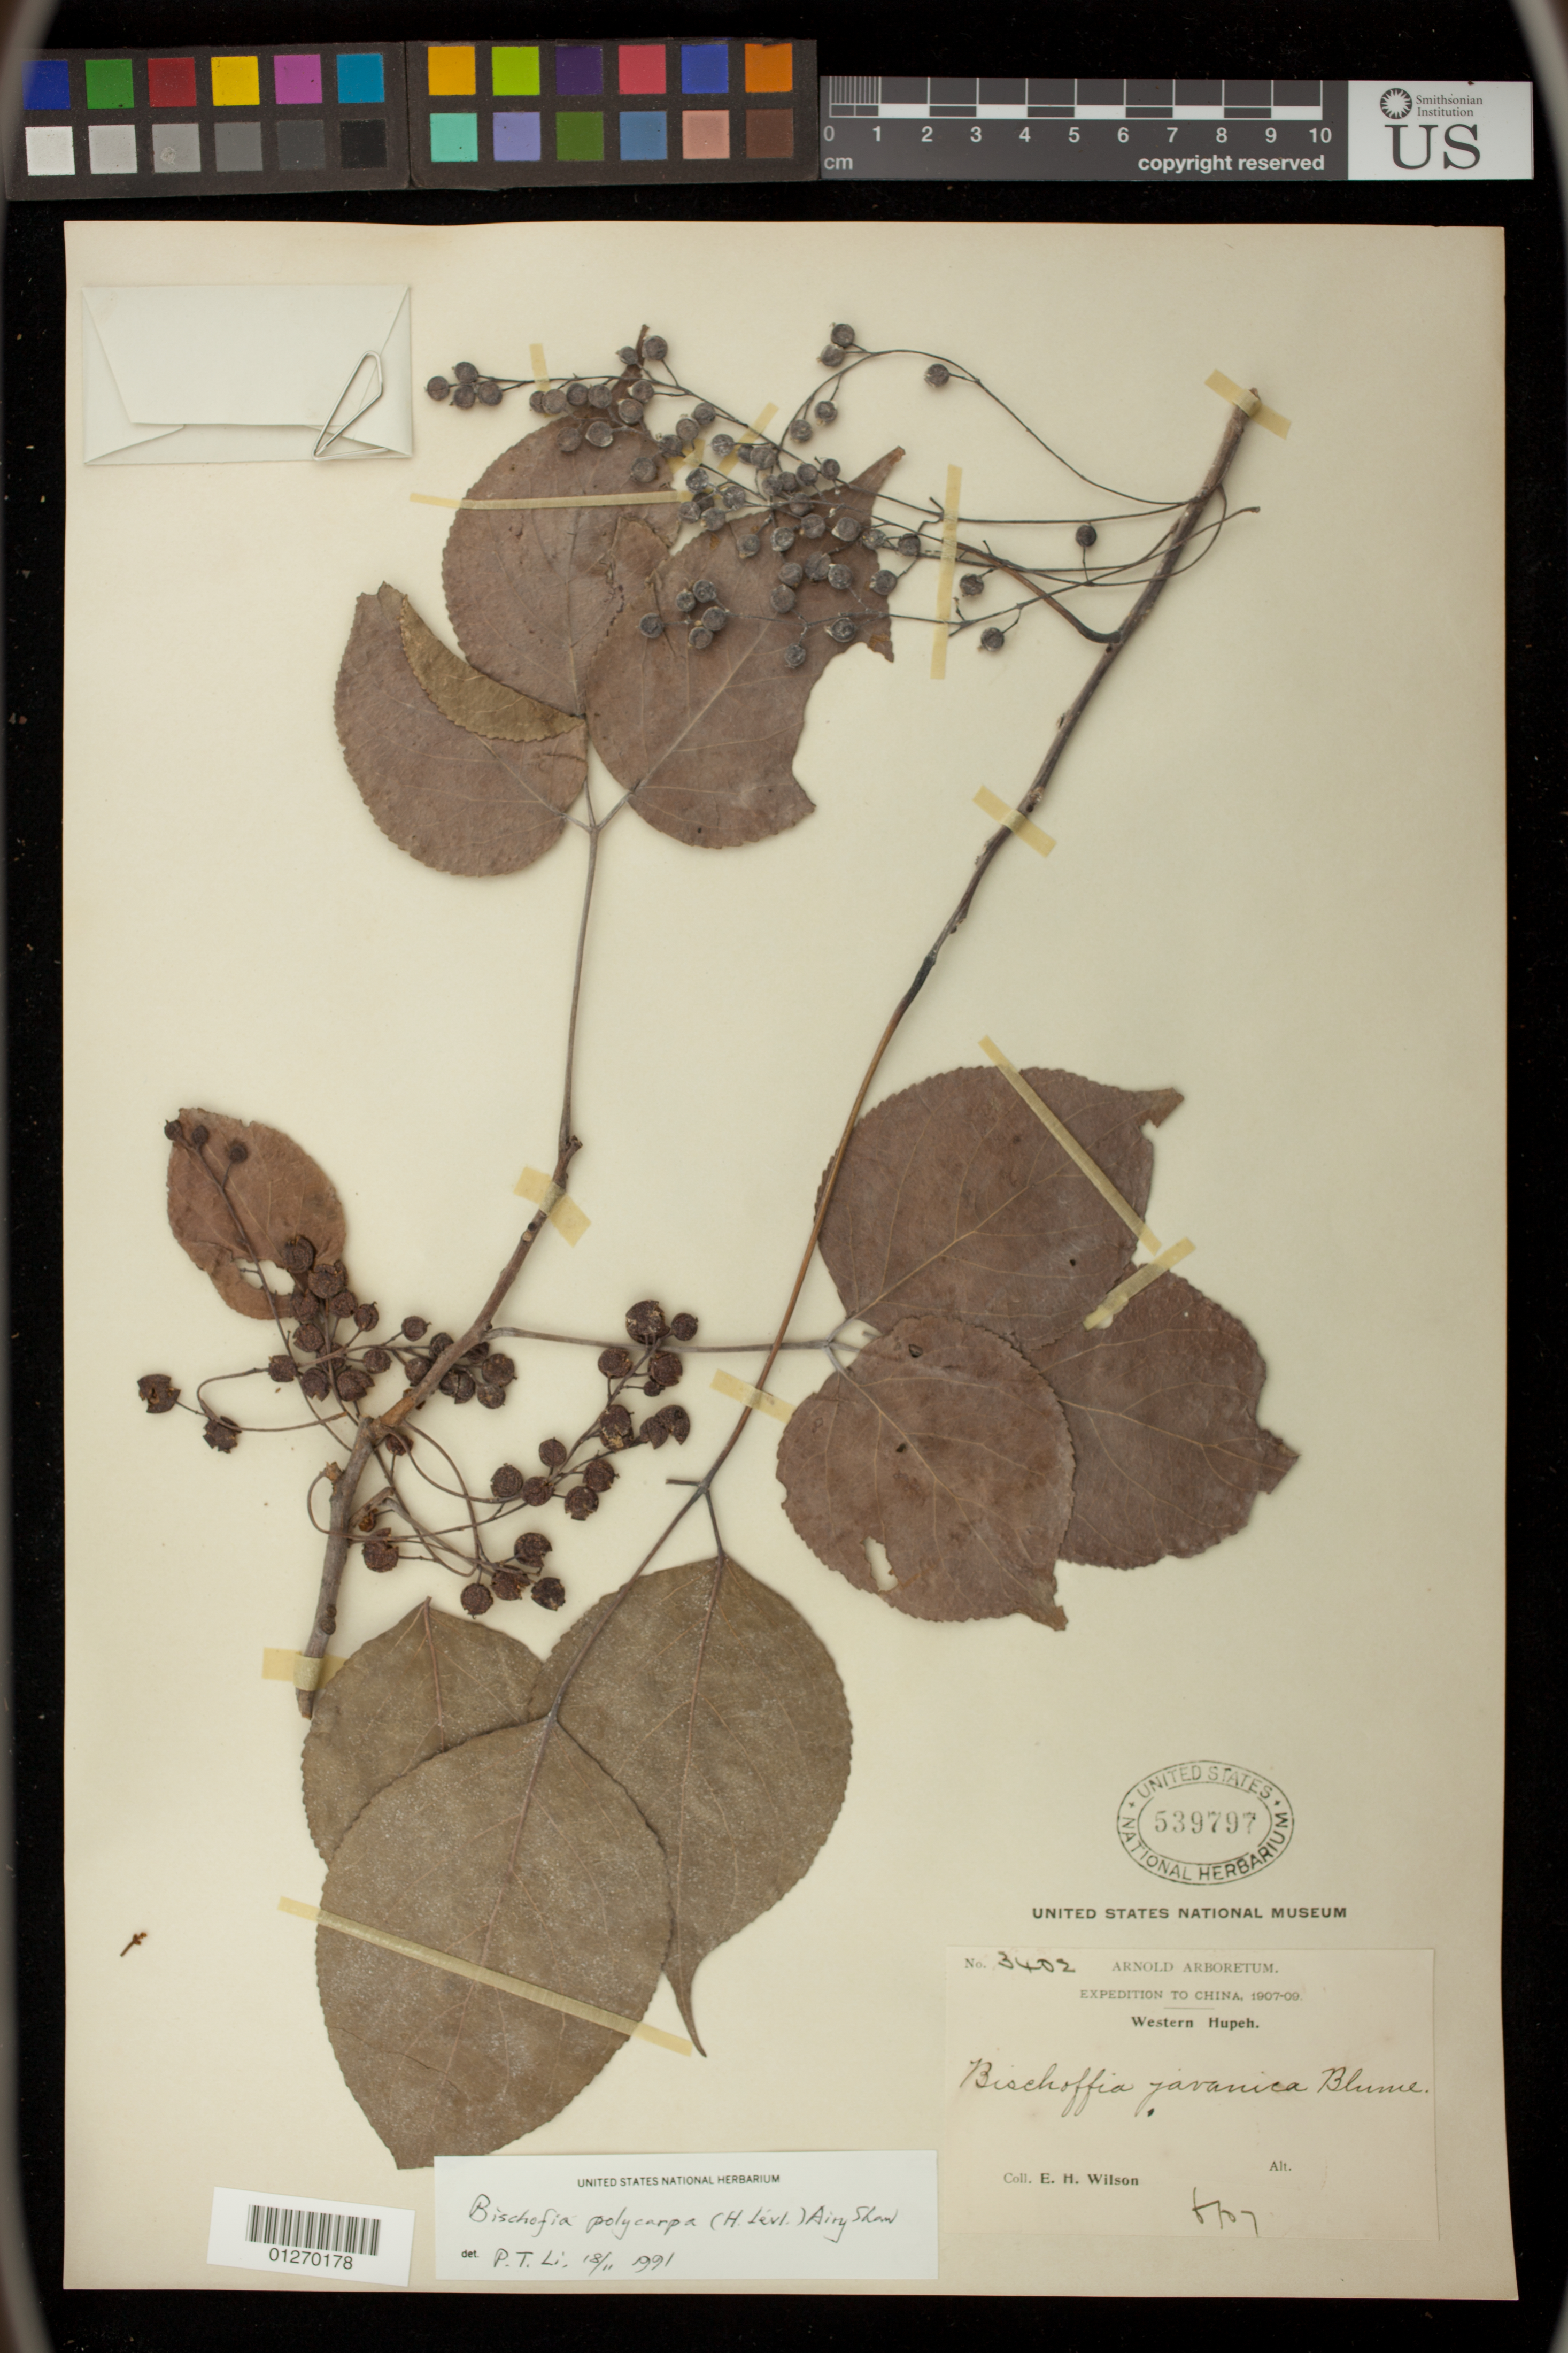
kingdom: Plantae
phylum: Tracheophyta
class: Magnoliopsida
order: Malpighiales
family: Phyllanthaceae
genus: Bischofia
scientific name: Bischofia racemosa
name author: W.C. Cheng & C.D. Chu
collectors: E. Wilson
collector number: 3402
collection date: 1907-07-06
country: China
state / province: Hubei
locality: Western Hupeh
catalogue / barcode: US 539797